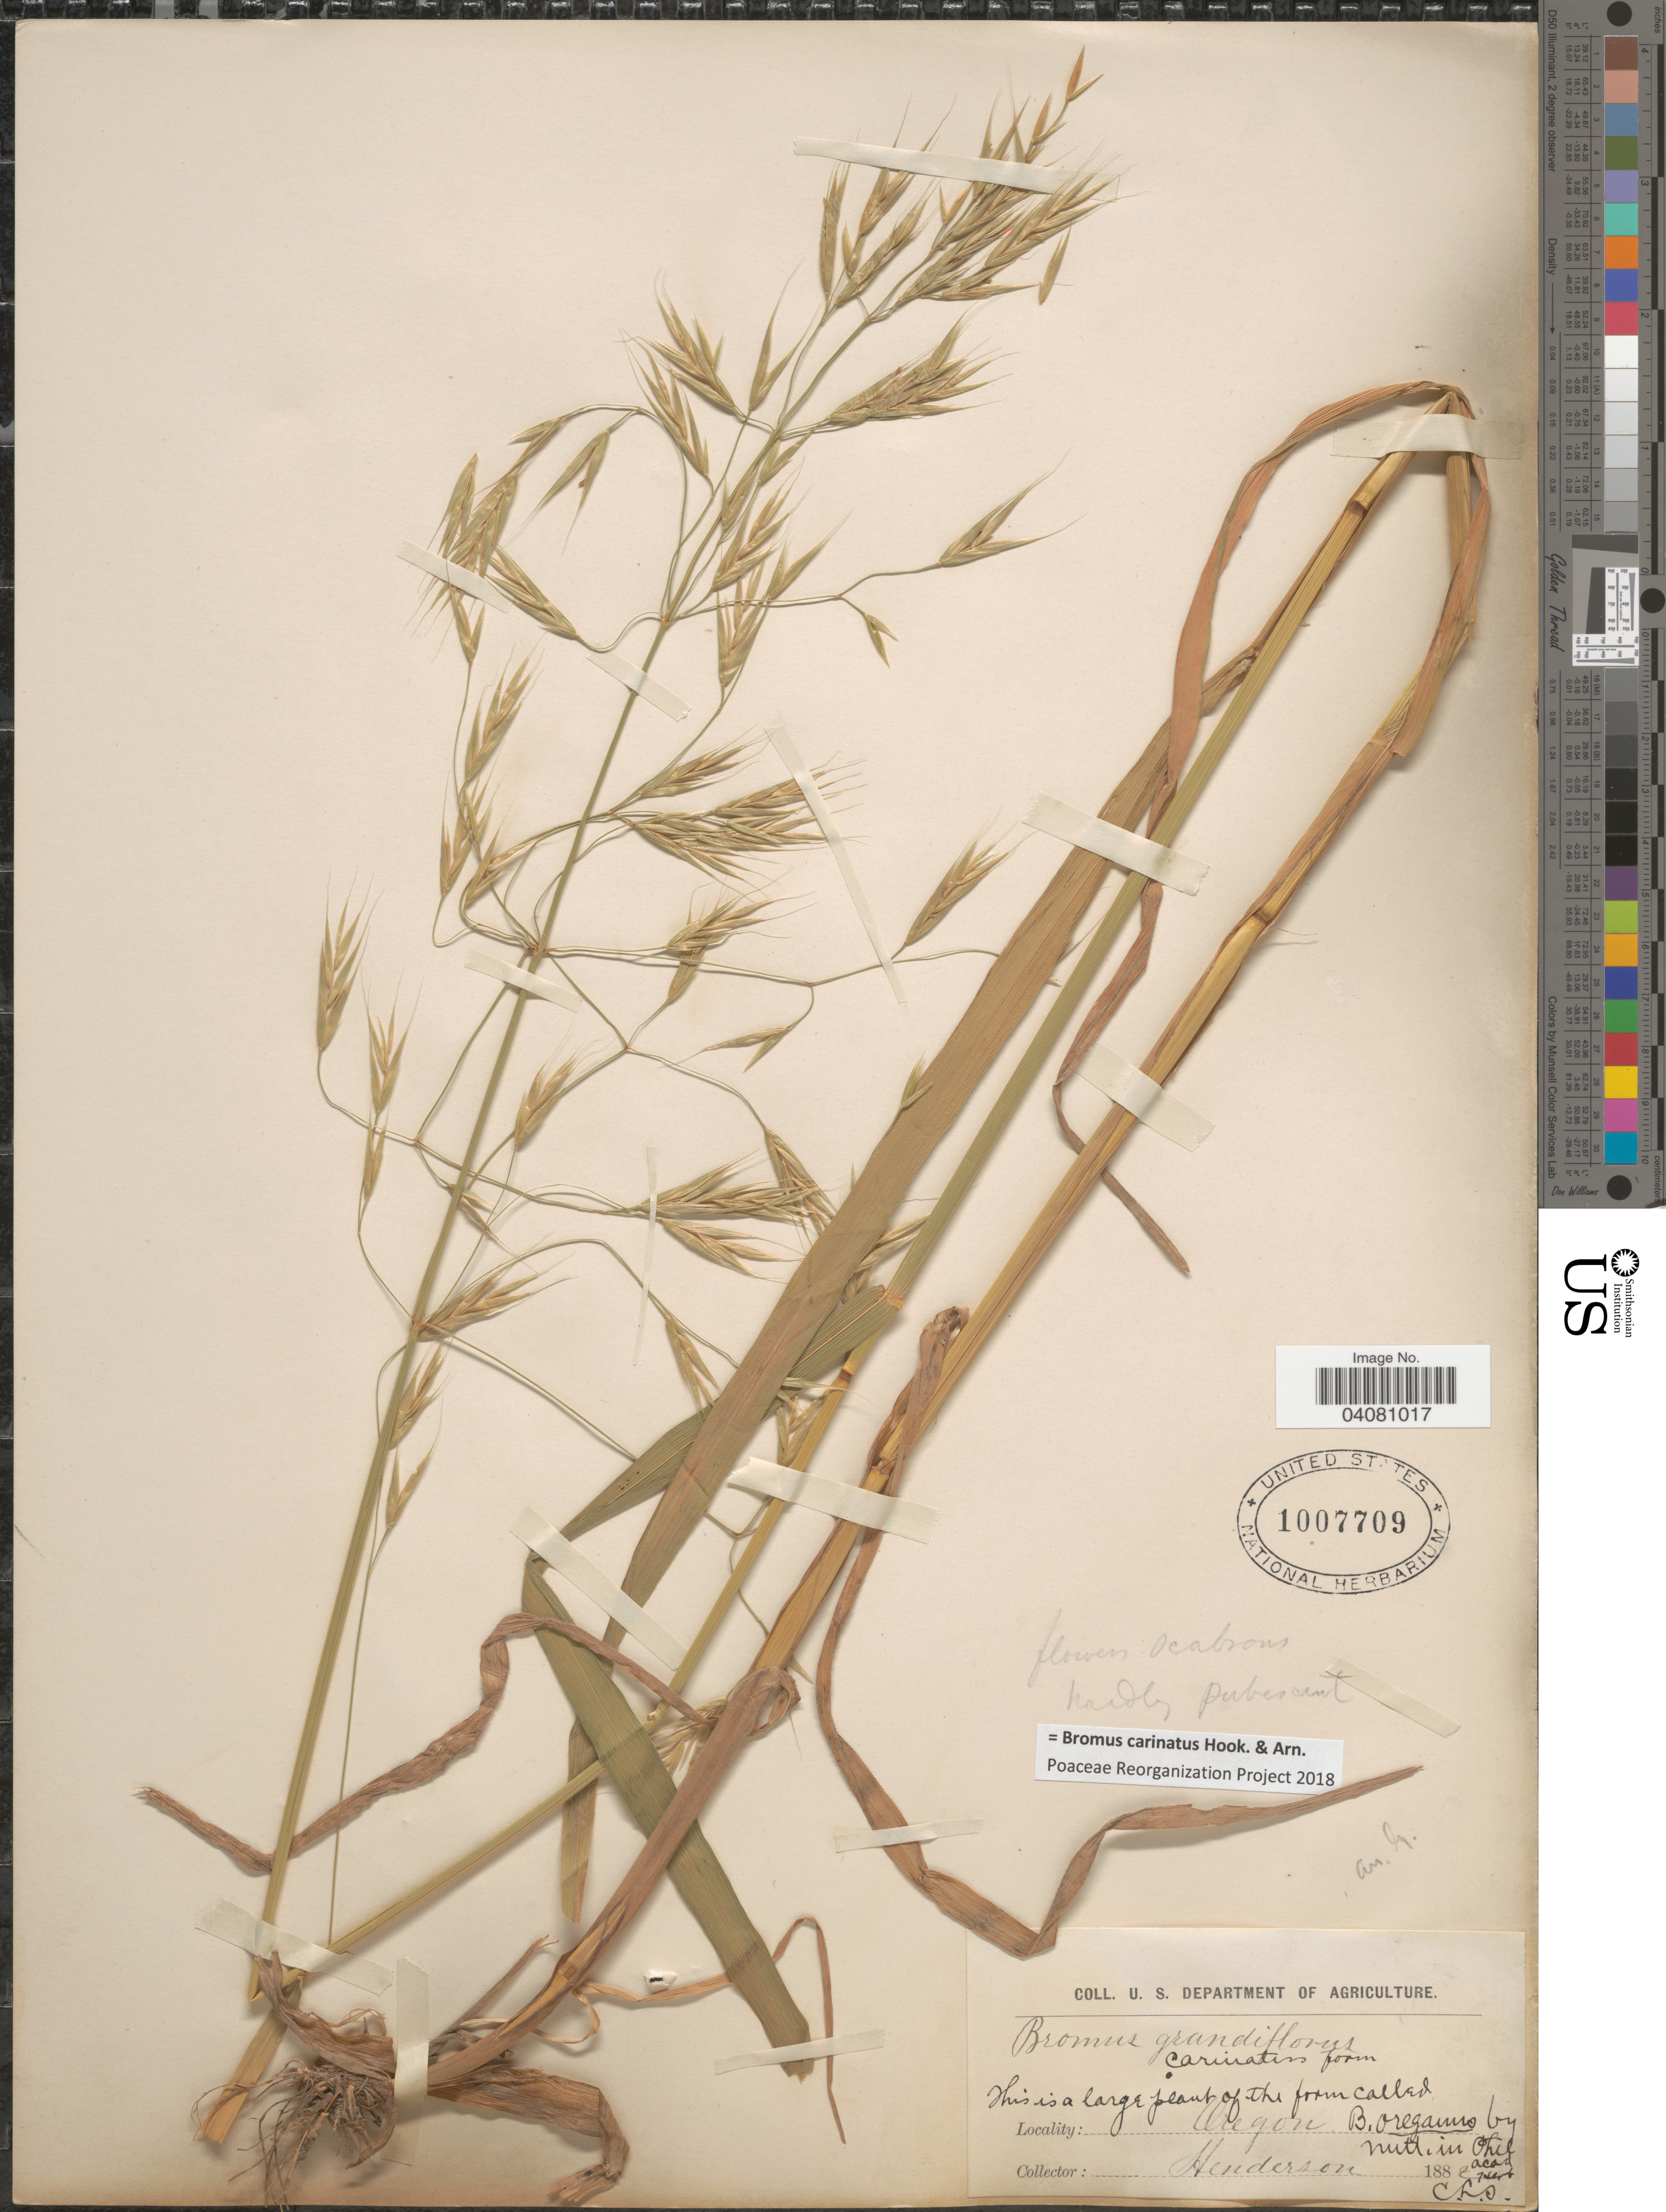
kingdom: Plantae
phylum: Tracheophyta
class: Liliopsida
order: Poales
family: Poaceae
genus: Bromus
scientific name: Bromus carinatus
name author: Hook. & Arn.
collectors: -. Henderson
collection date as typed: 188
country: United States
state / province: Oregon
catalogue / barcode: US 1007709